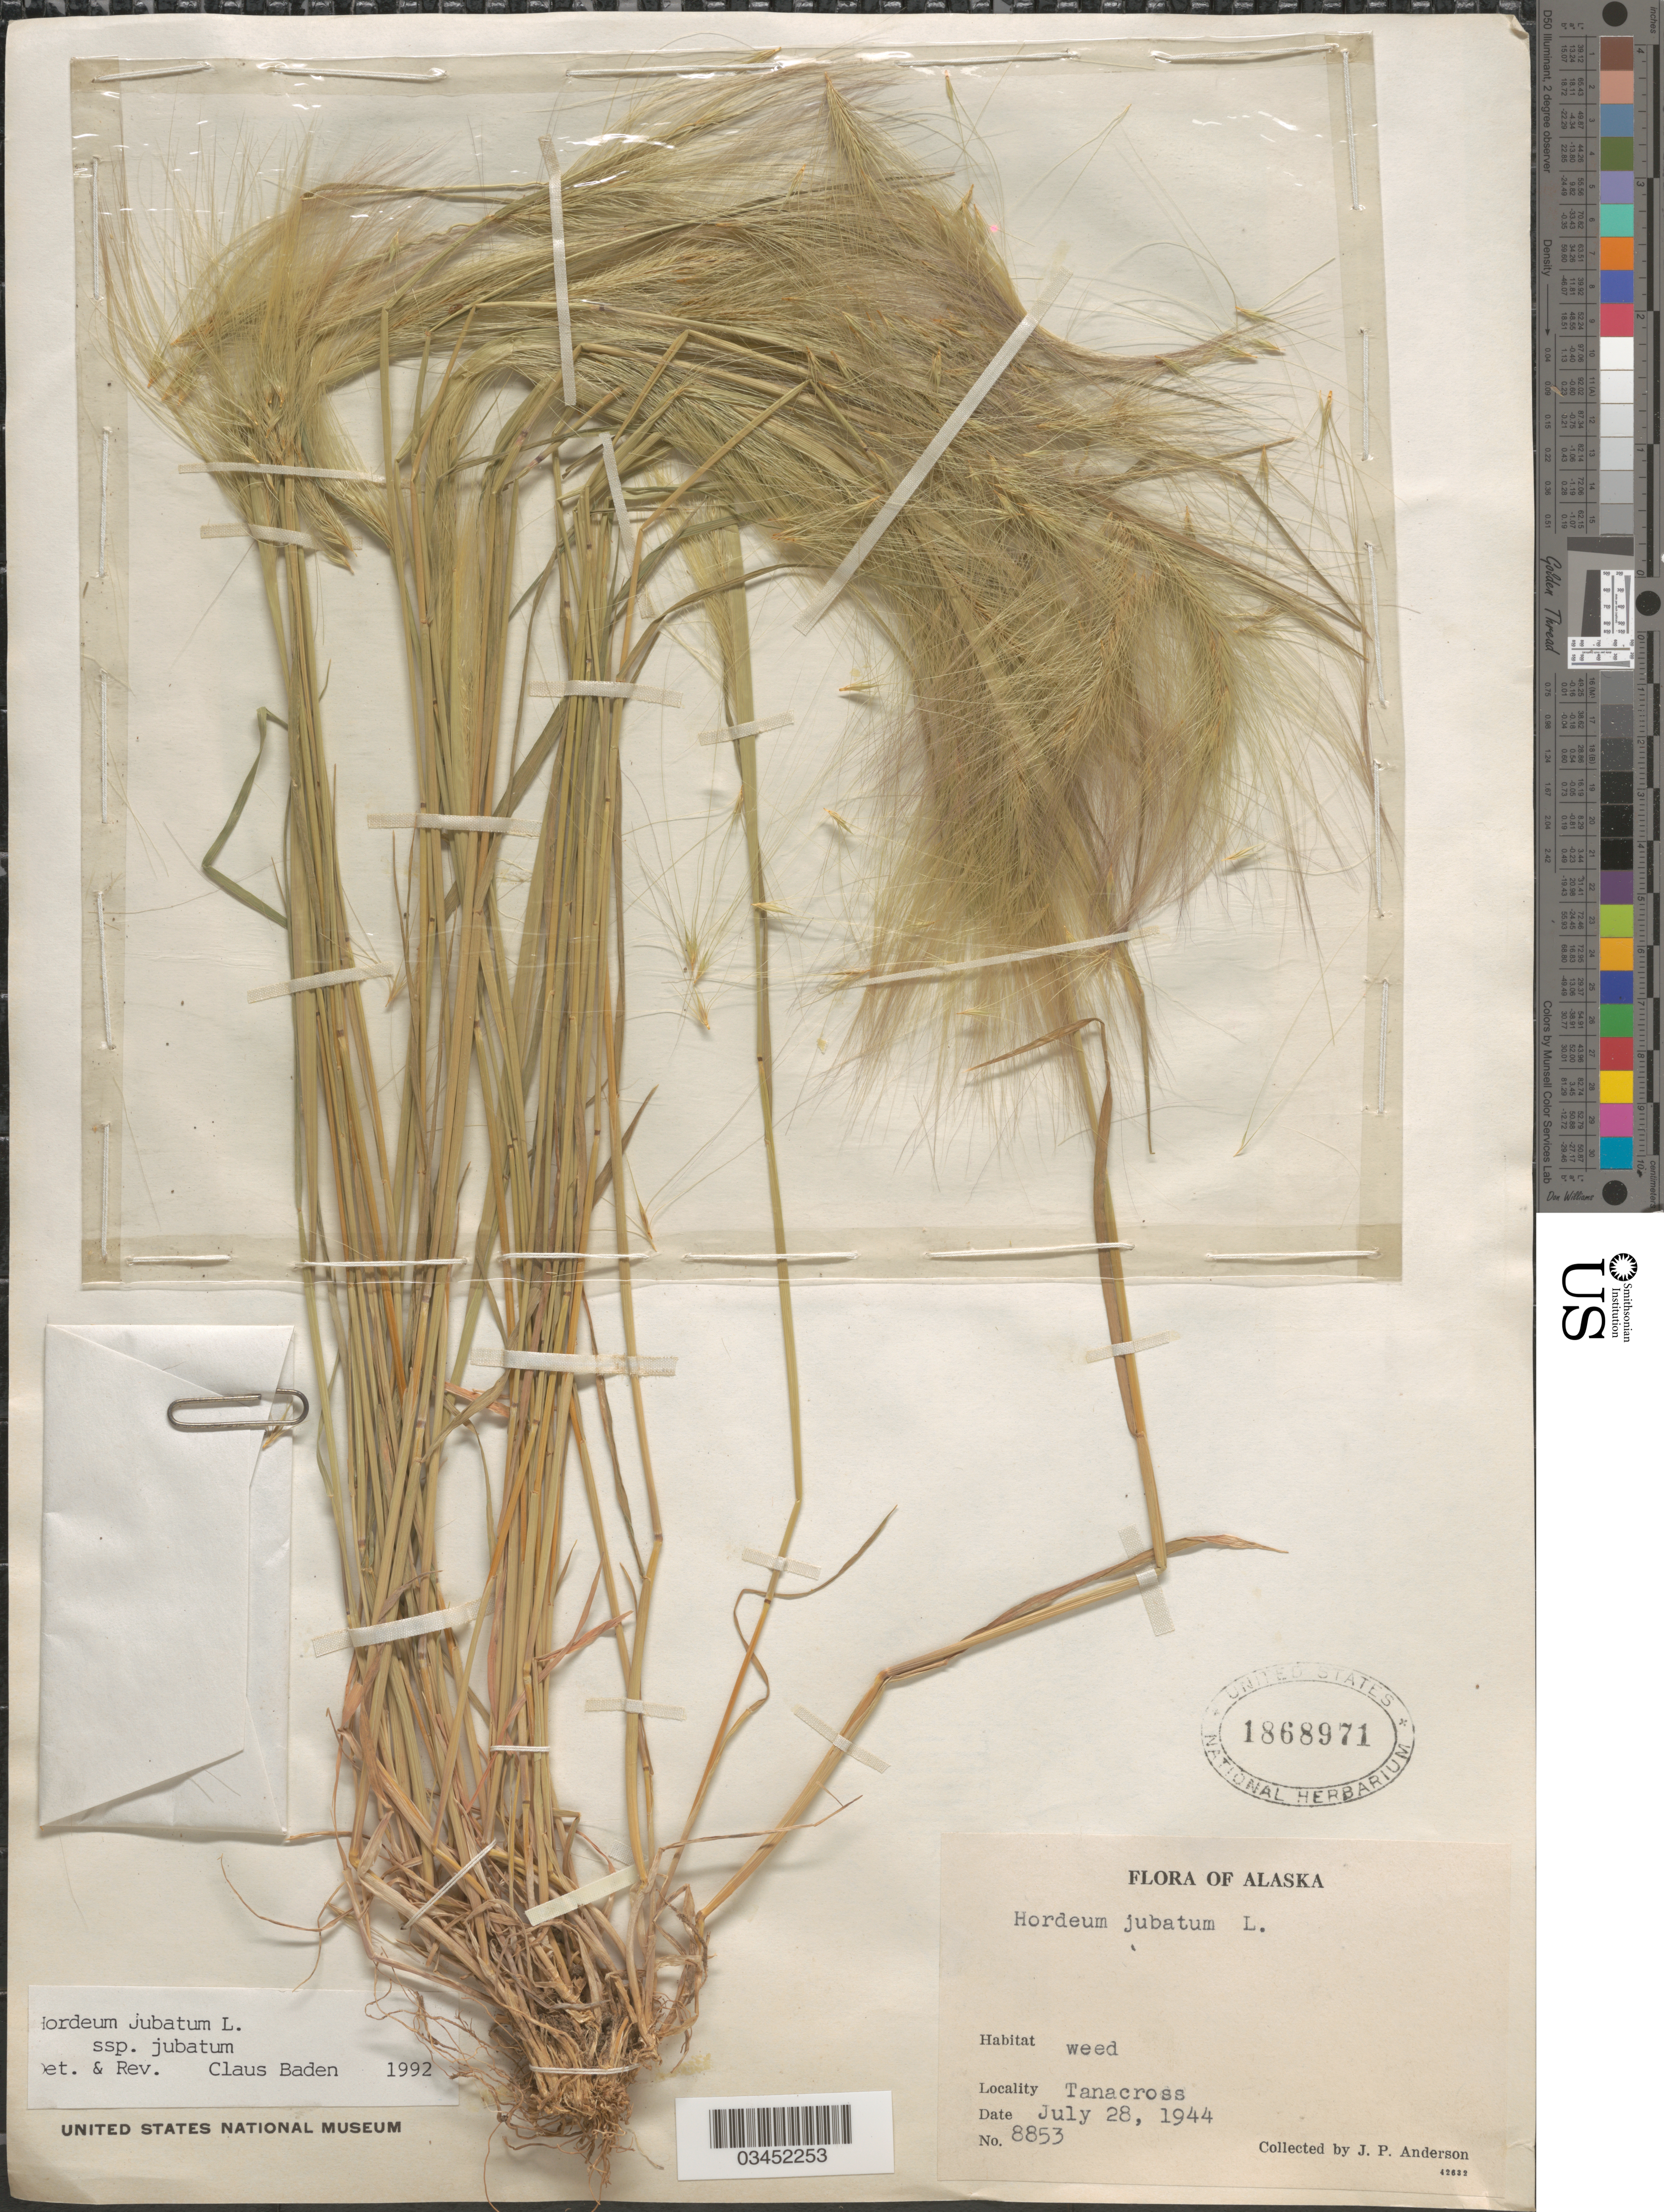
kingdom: Plantae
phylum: Tracheophyta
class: Liliopsida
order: Poales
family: Poaceae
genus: Hordeum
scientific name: Hordeum jubatum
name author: L.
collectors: J. P. Anderson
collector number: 8853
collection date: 1944-07-28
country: United States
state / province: Alaska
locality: Tanacross.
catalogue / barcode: US 1868971